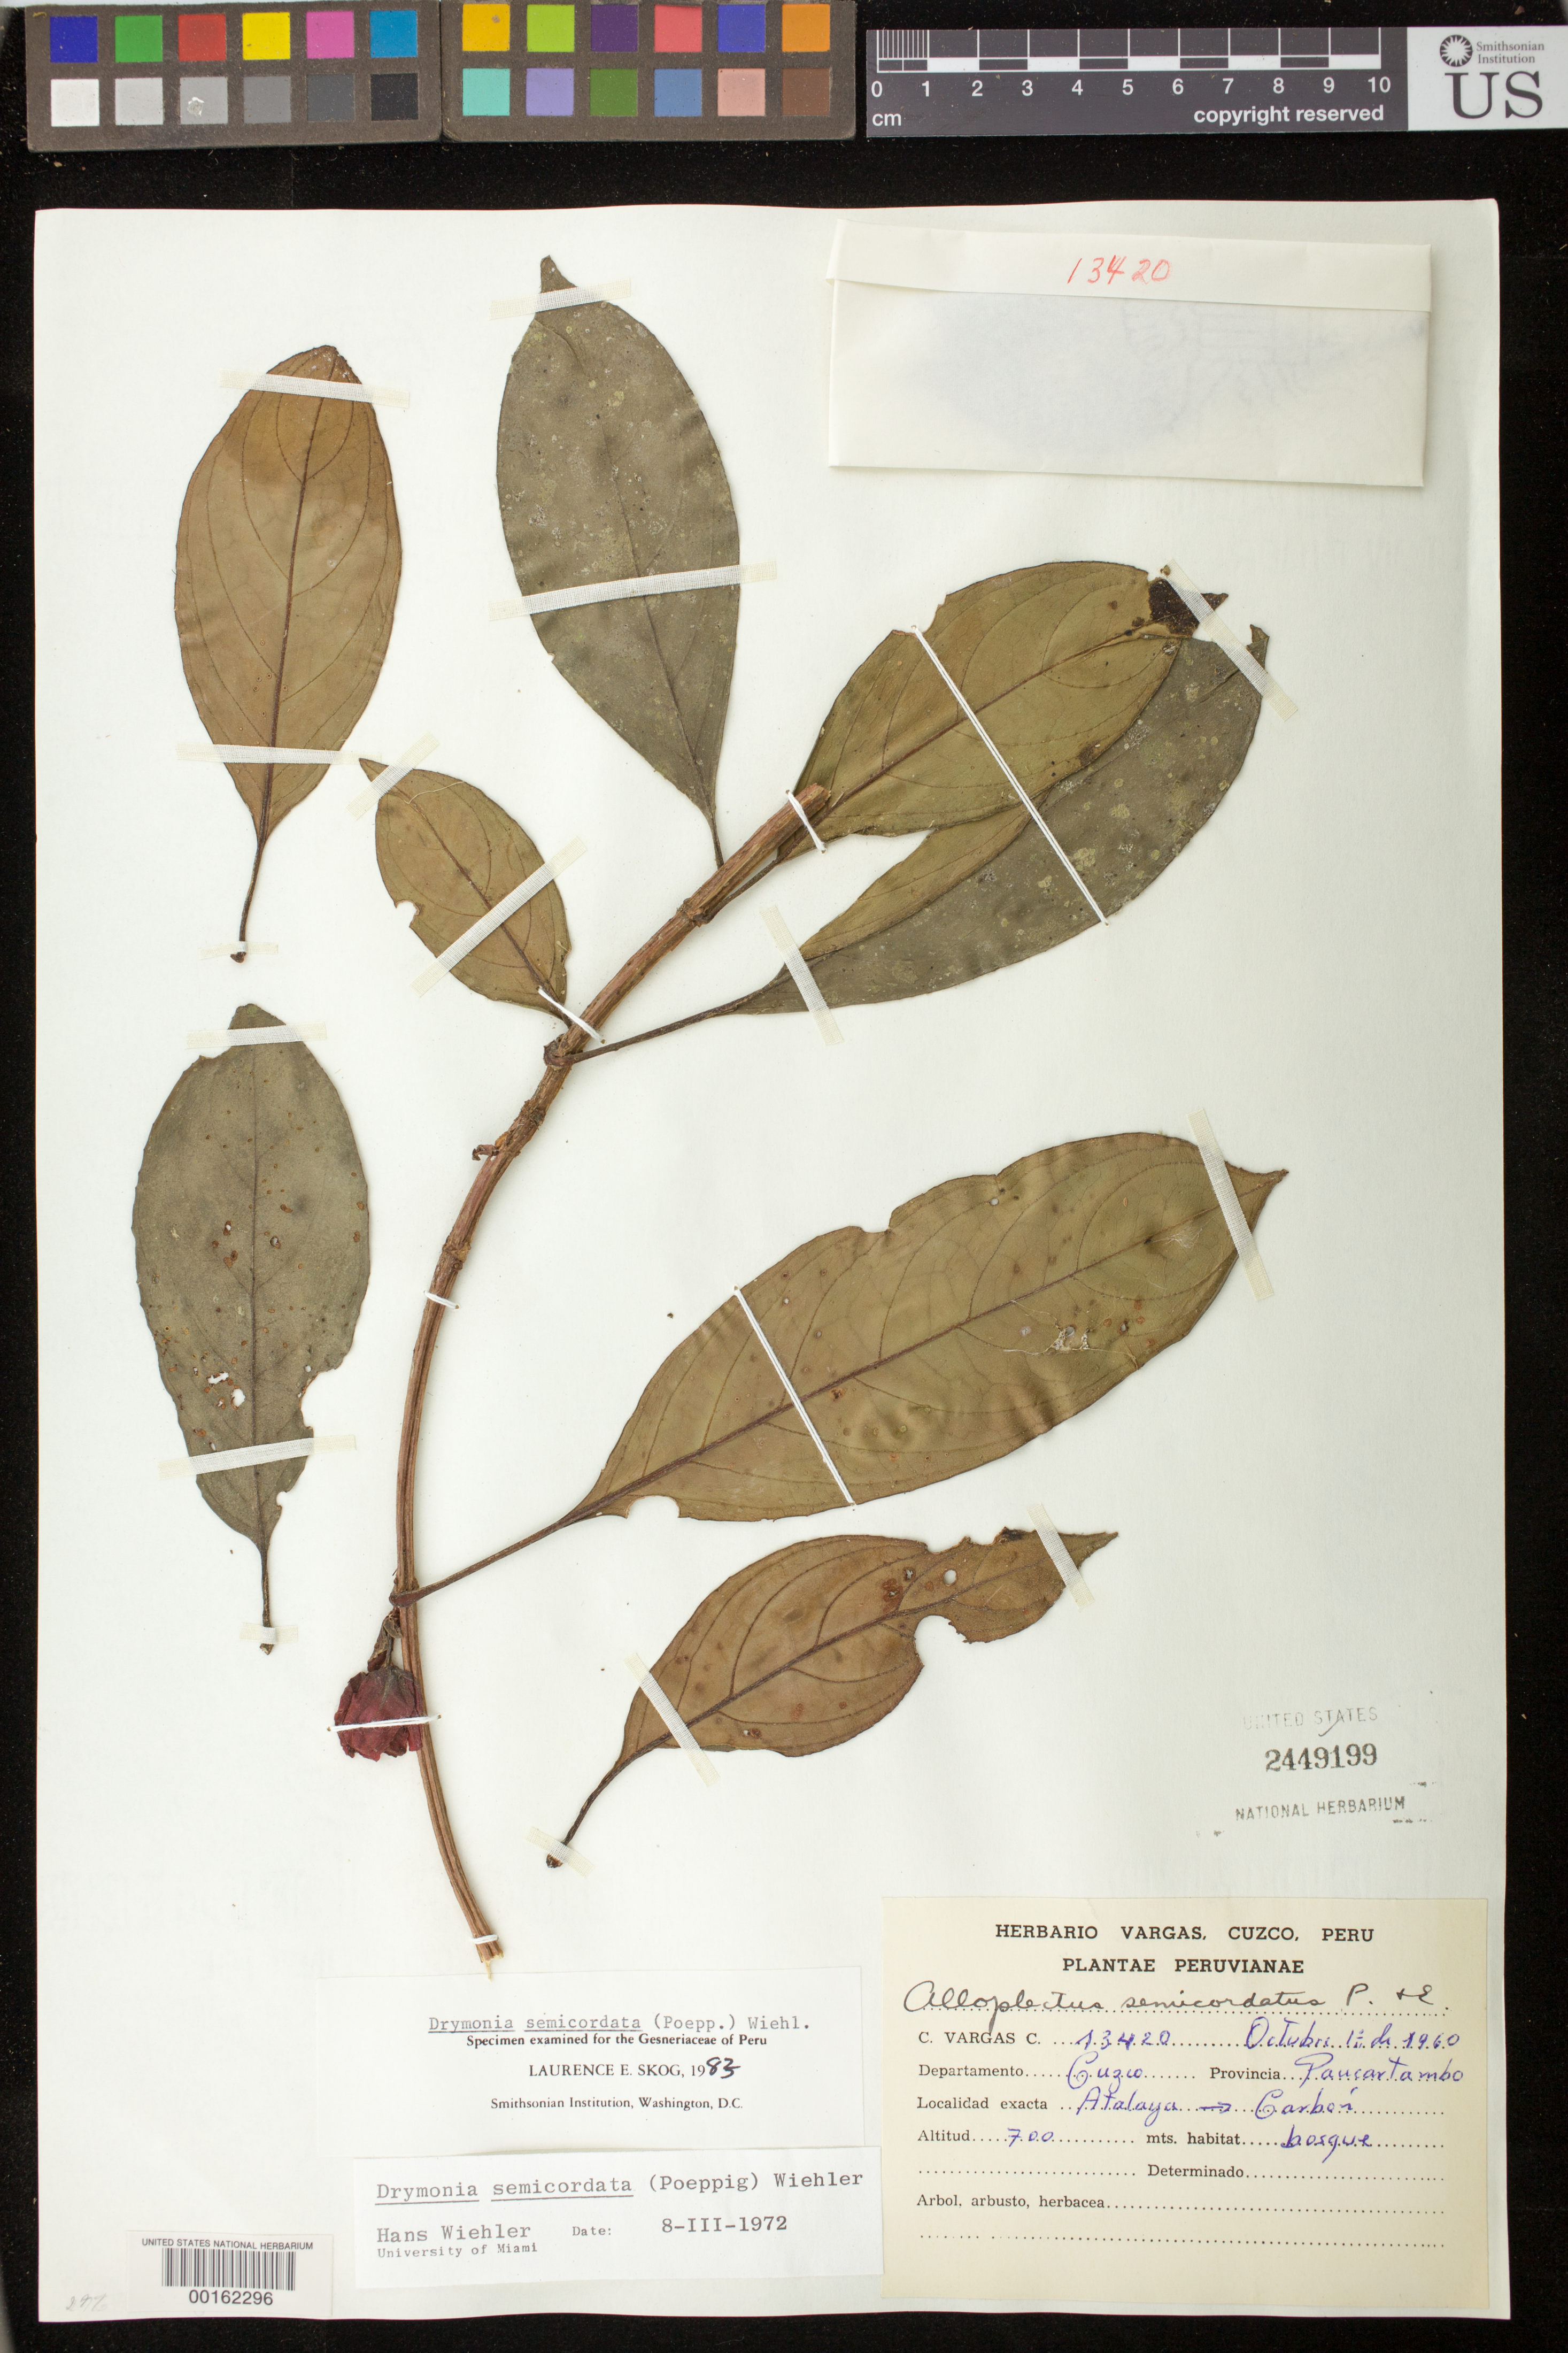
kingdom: Plantae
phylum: Tracheophyta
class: Magnoliopsida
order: Lamiales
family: Gesneriaceae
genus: Drymonia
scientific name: Drymonia semicordata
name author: (Poepp.) Wiehler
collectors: C. Vargas C.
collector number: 13420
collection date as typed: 01 Oct 1960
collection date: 1960-10-01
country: Peru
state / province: Cusco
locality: Paucartambo, Atalaya -- Carbon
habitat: Forest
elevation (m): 700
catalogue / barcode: US 2449199